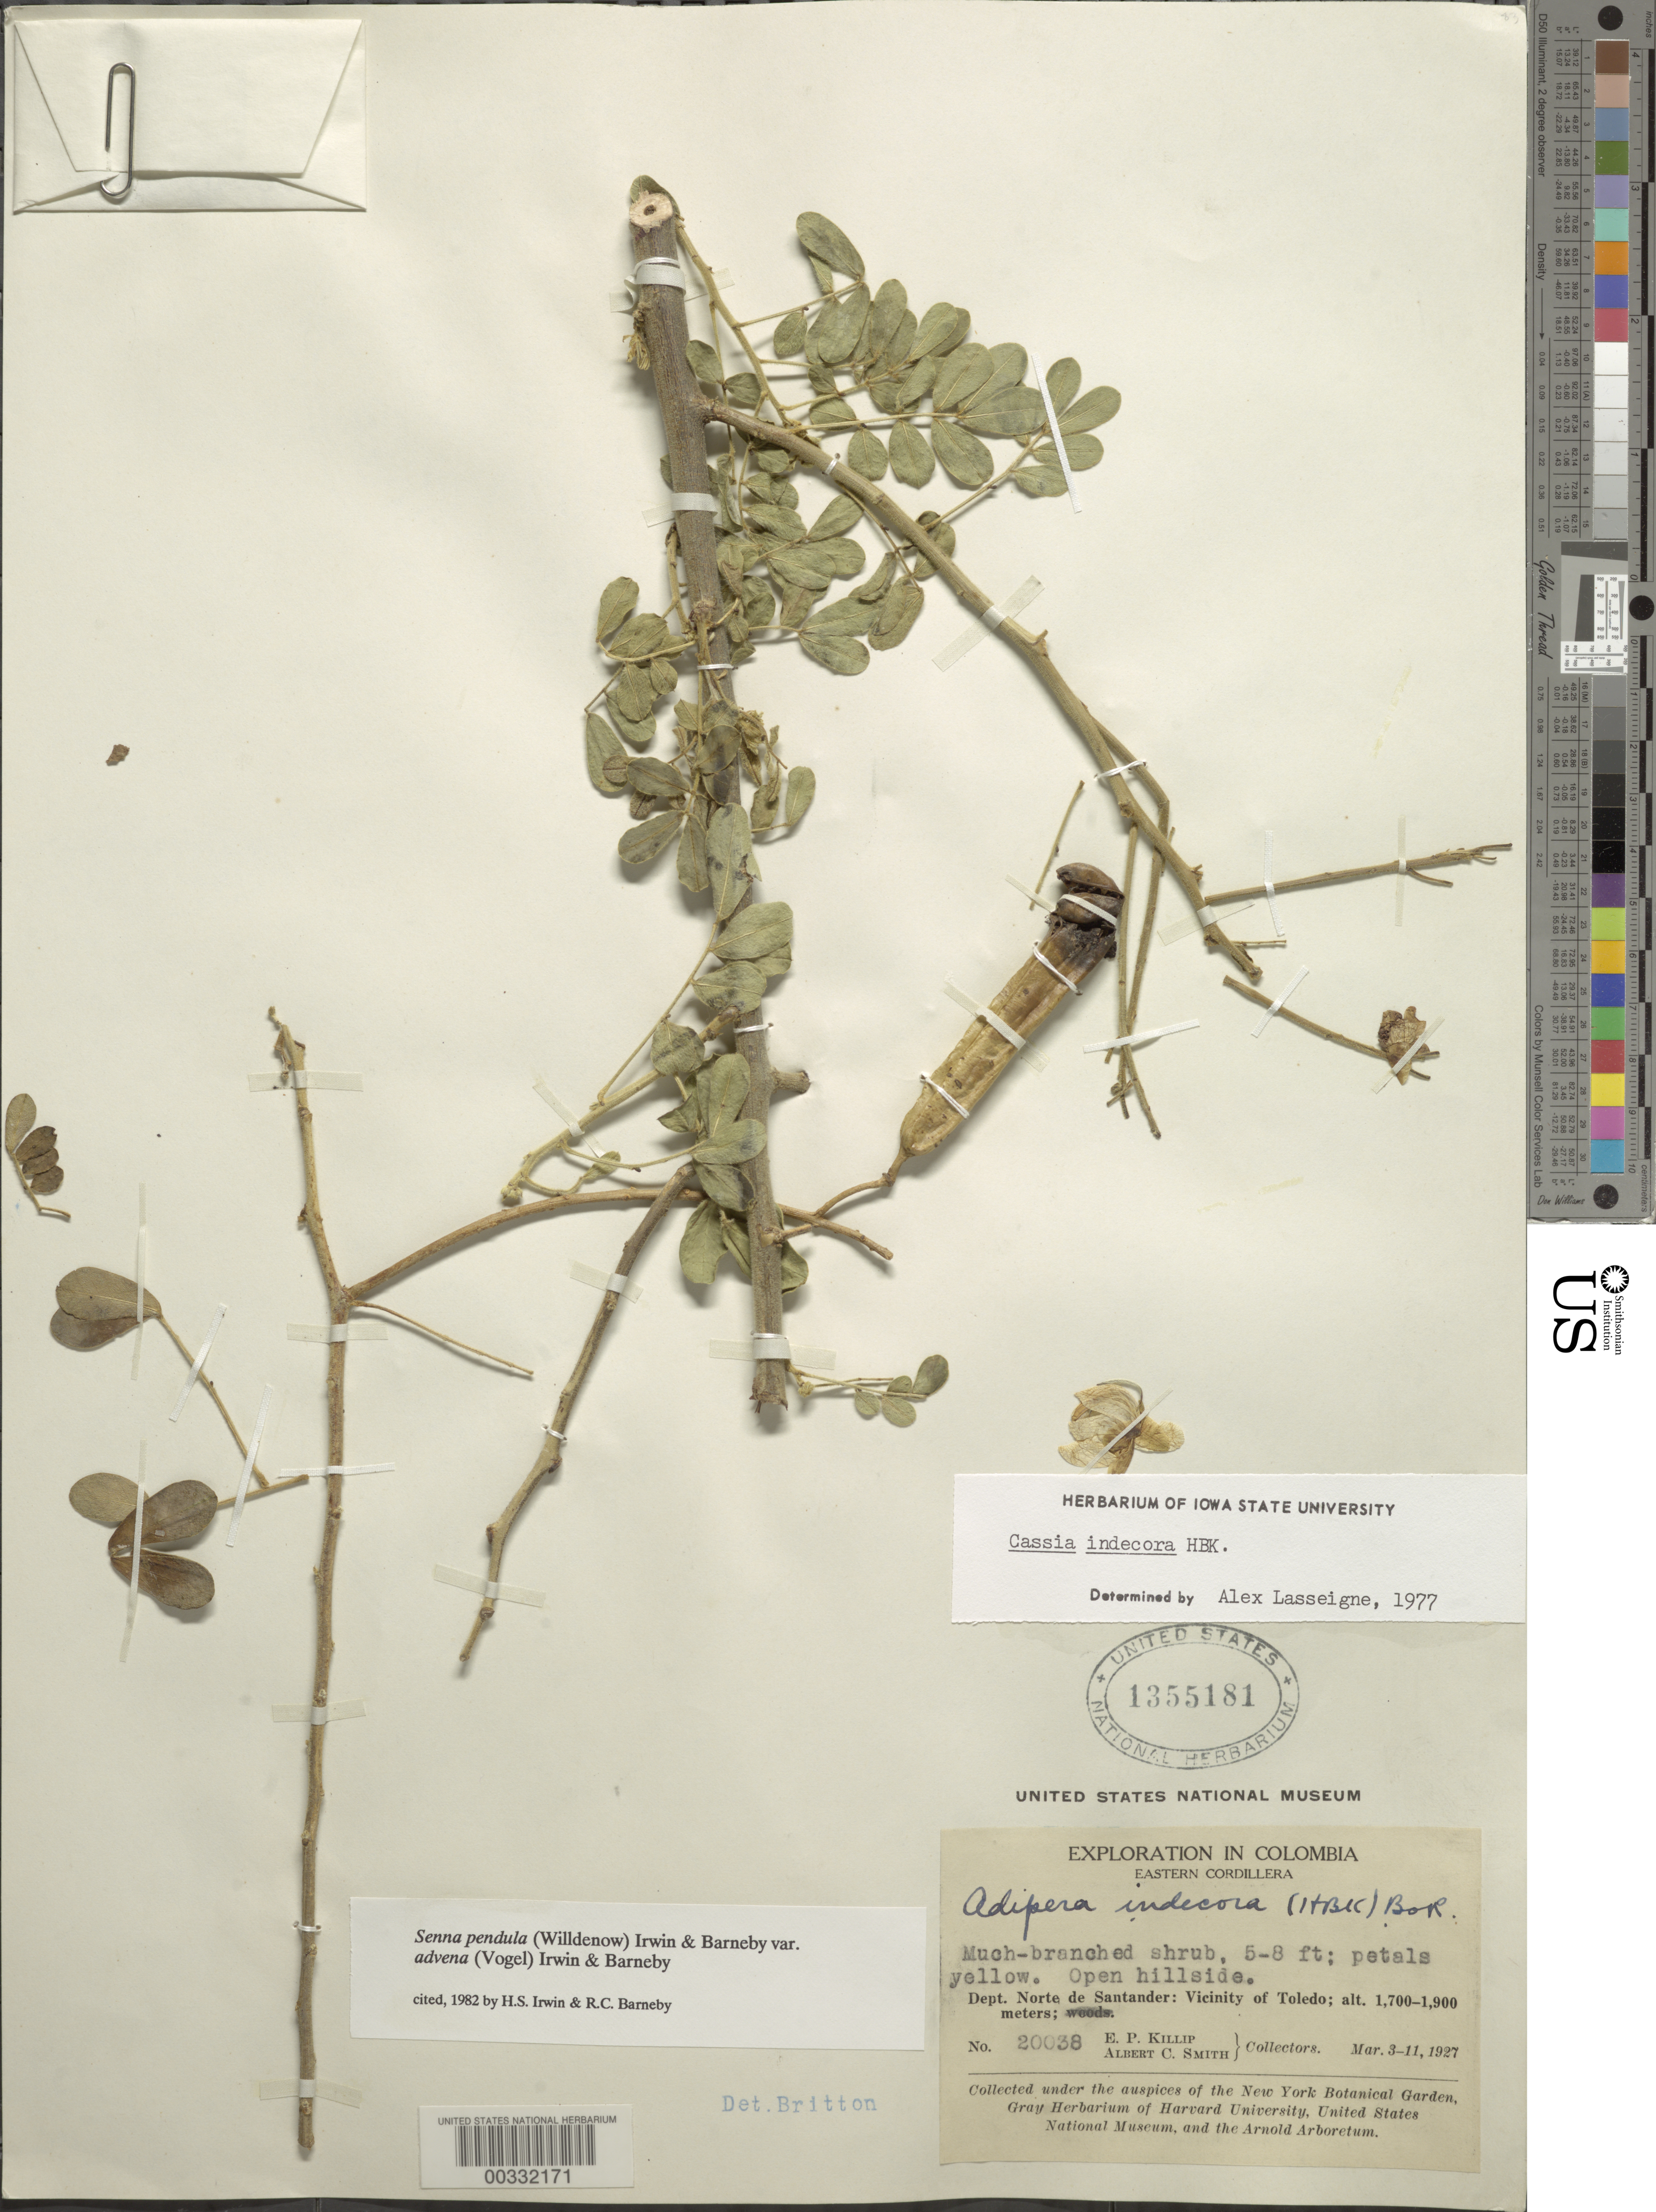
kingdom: Plantae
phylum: Tracheophyta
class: Magnoliopsida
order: Fabales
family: Fabaceae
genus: Senna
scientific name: Senna pendula var. advena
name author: (Vogel) H.S. Irwin & Barneby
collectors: E. P. Killip & A. C. Smith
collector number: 20038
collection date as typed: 03 Mar 1927 to 11 Mar 1927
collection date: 1927-03-03/1927-03-11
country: Colombia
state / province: Norte de Santander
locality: Vicinity of Toledo; eastern Cordillera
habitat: Open hillside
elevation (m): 1700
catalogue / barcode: US 1355181